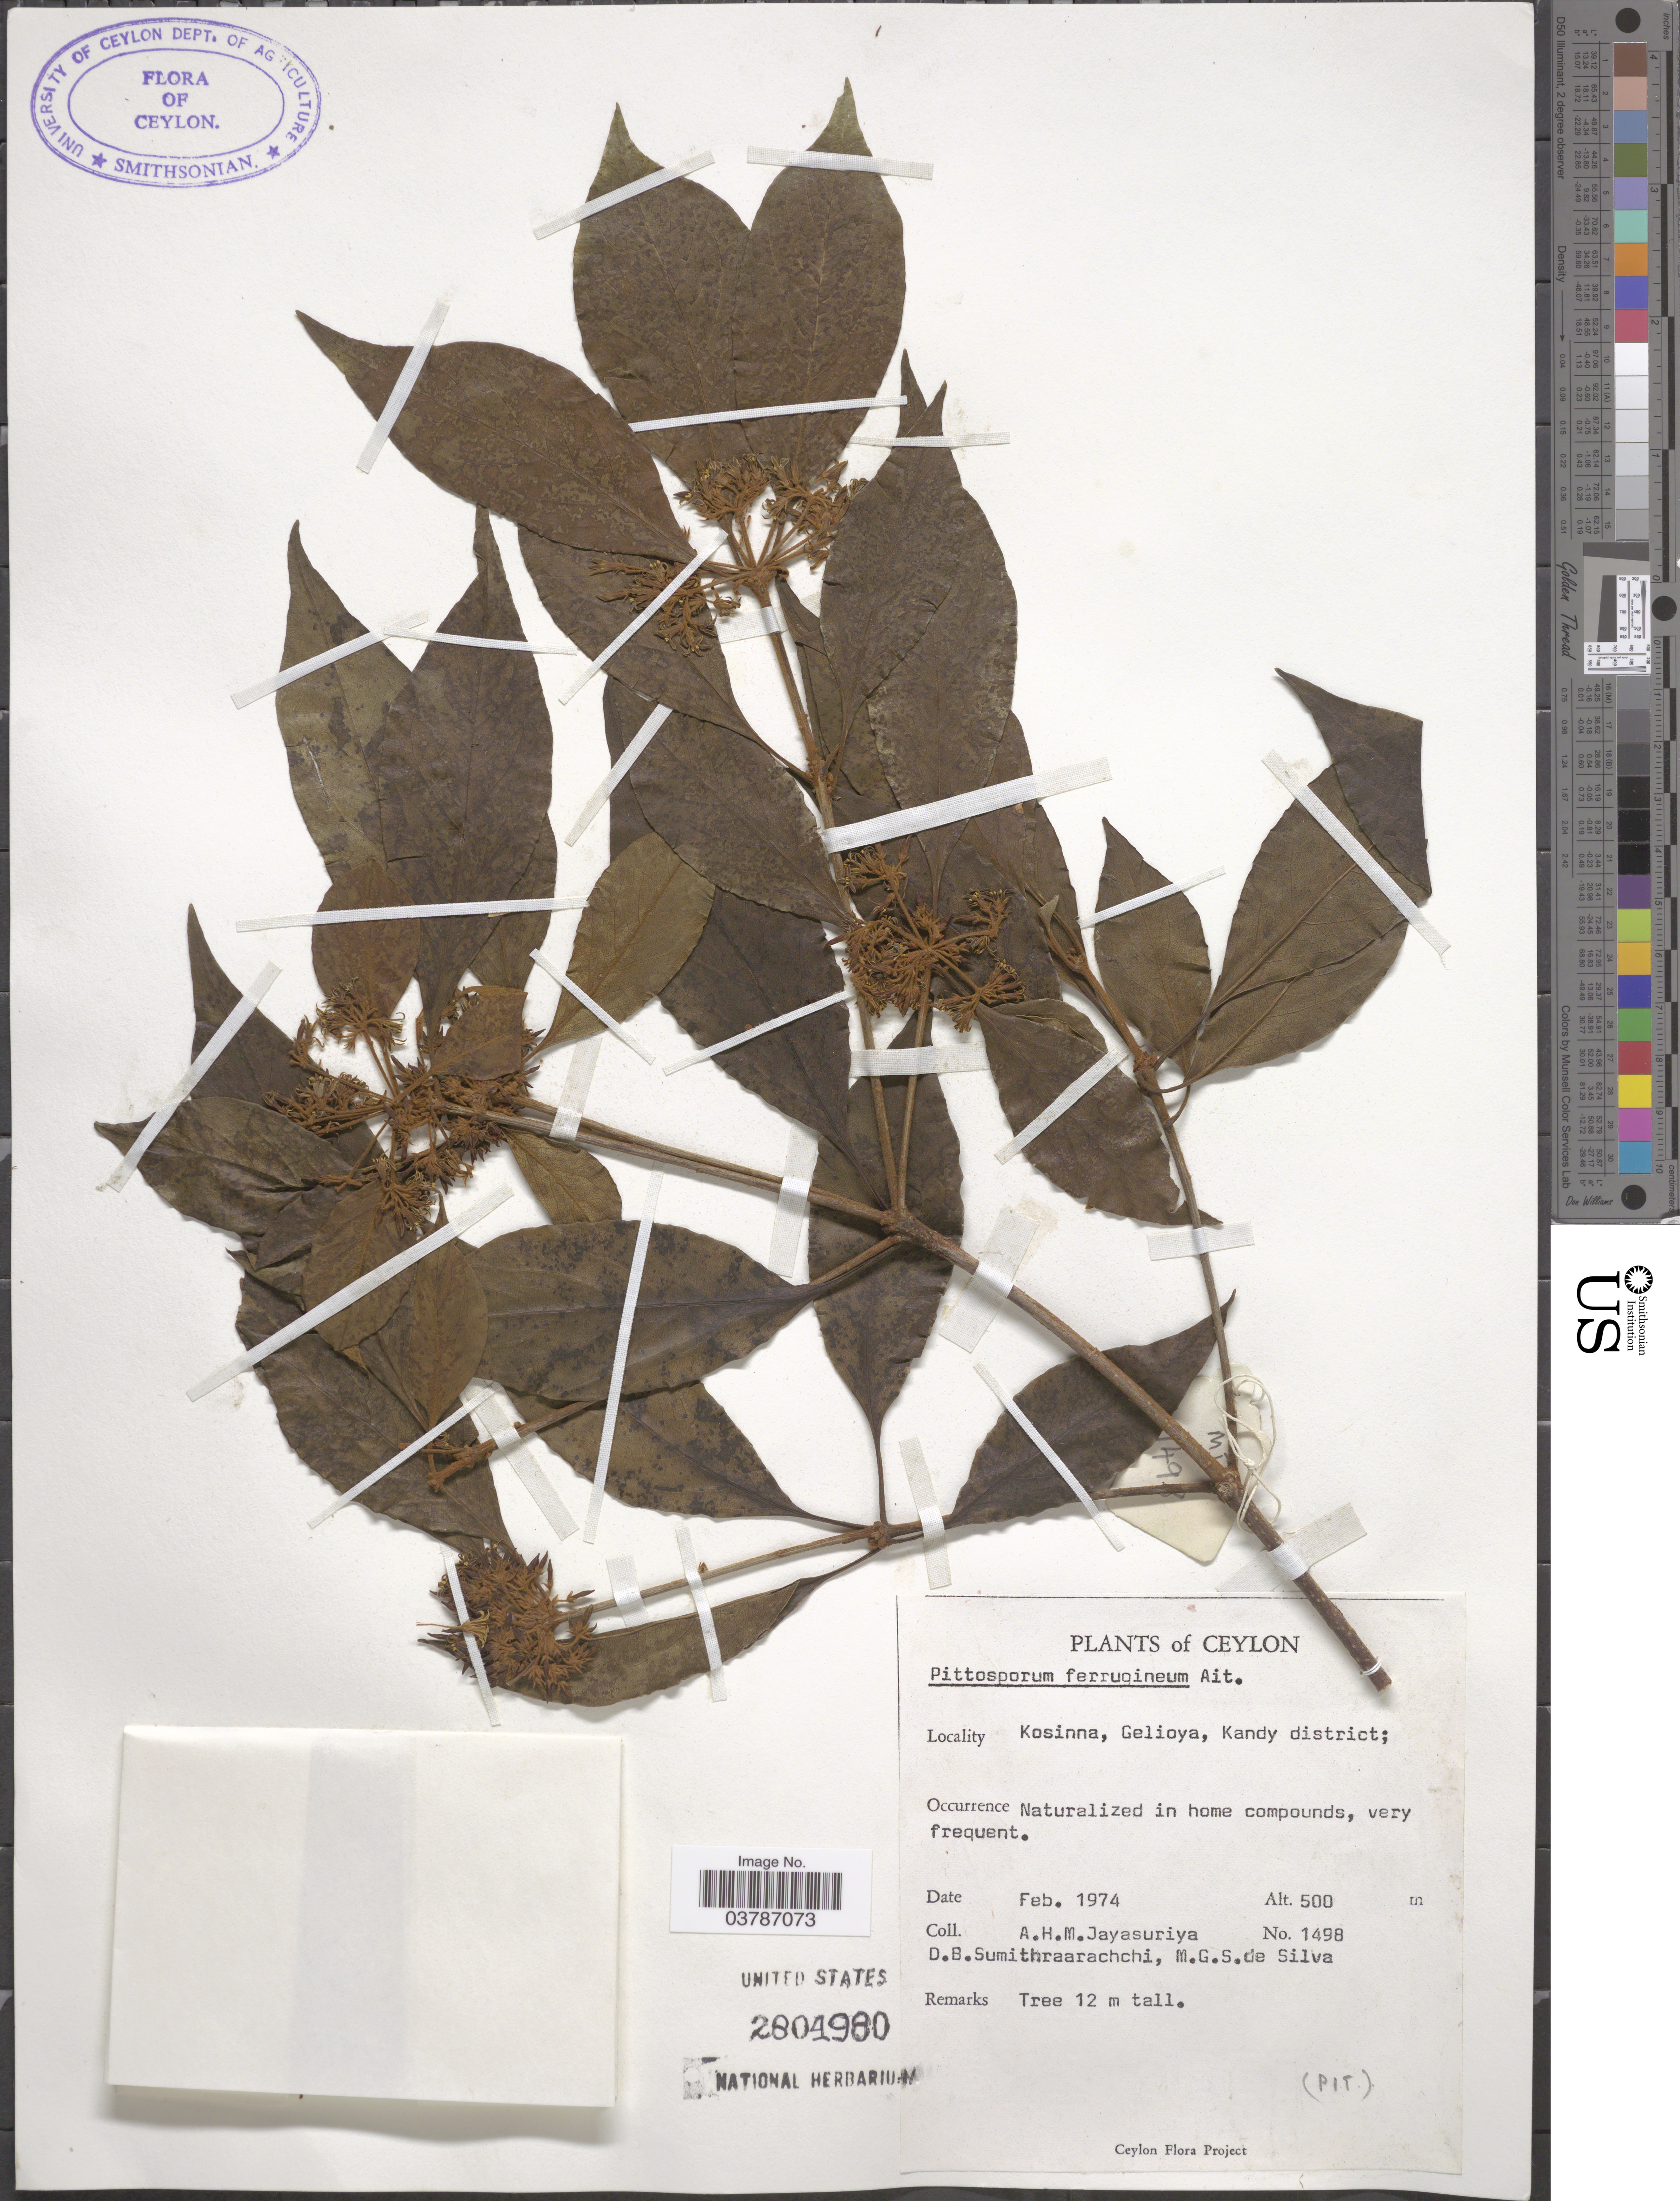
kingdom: Plantae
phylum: Tracheophyta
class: Magnoliopsida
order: Apiales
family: Pittosporaceae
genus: Pittosporum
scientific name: Pittosporum ferrugineum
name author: Dryand. ex Aiton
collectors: A. H. Jayasuriya, D. B. Sumithraarachchi & M. G. Silva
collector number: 1498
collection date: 1974-02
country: Sri Lanka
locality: Ceylon. Kosinna, Gelioya, Kandy district.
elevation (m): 500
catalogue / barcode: US 2804980